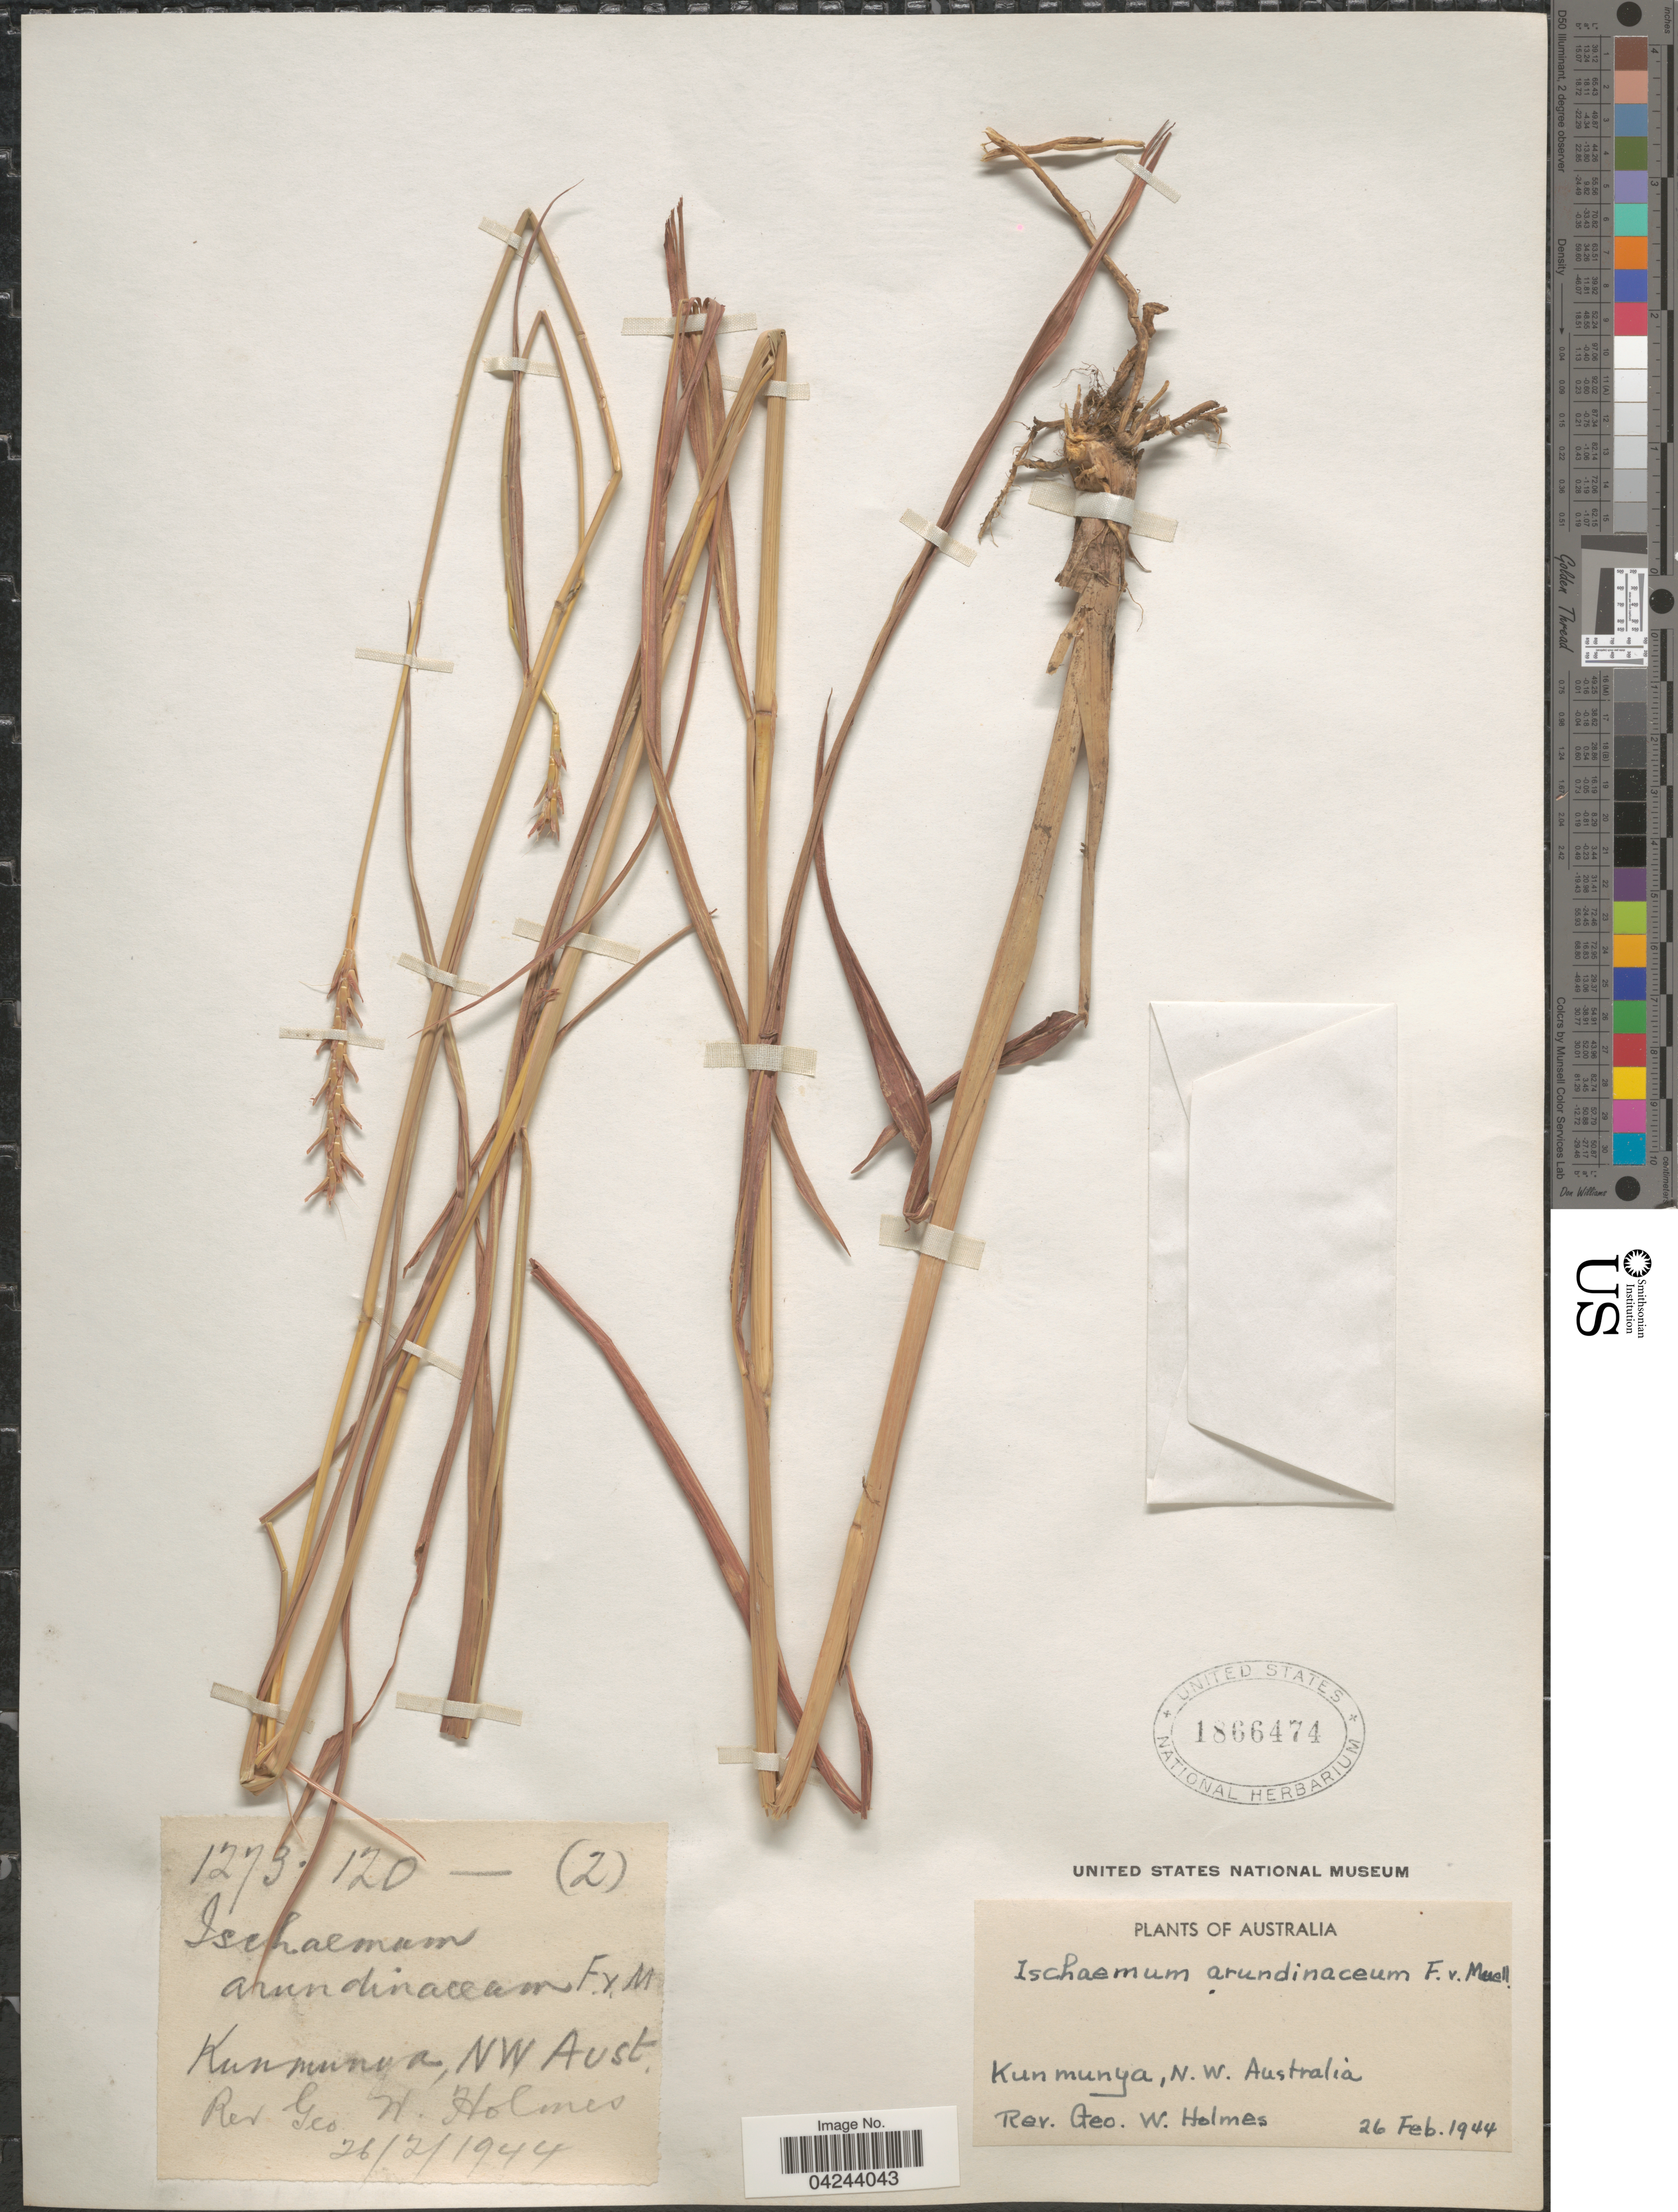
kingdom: Plantae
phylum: Tracheophyta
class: Liliopsida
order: Poales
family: Poaceae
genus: Ischaemum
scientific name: Ischaemum australe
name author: R. Br.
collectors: G. Holmes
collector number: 1273120/2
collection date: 1944-02-26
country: Australia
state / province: Western Australia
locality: Kunmunya, N.W. Australia.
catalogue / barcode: US 1866474